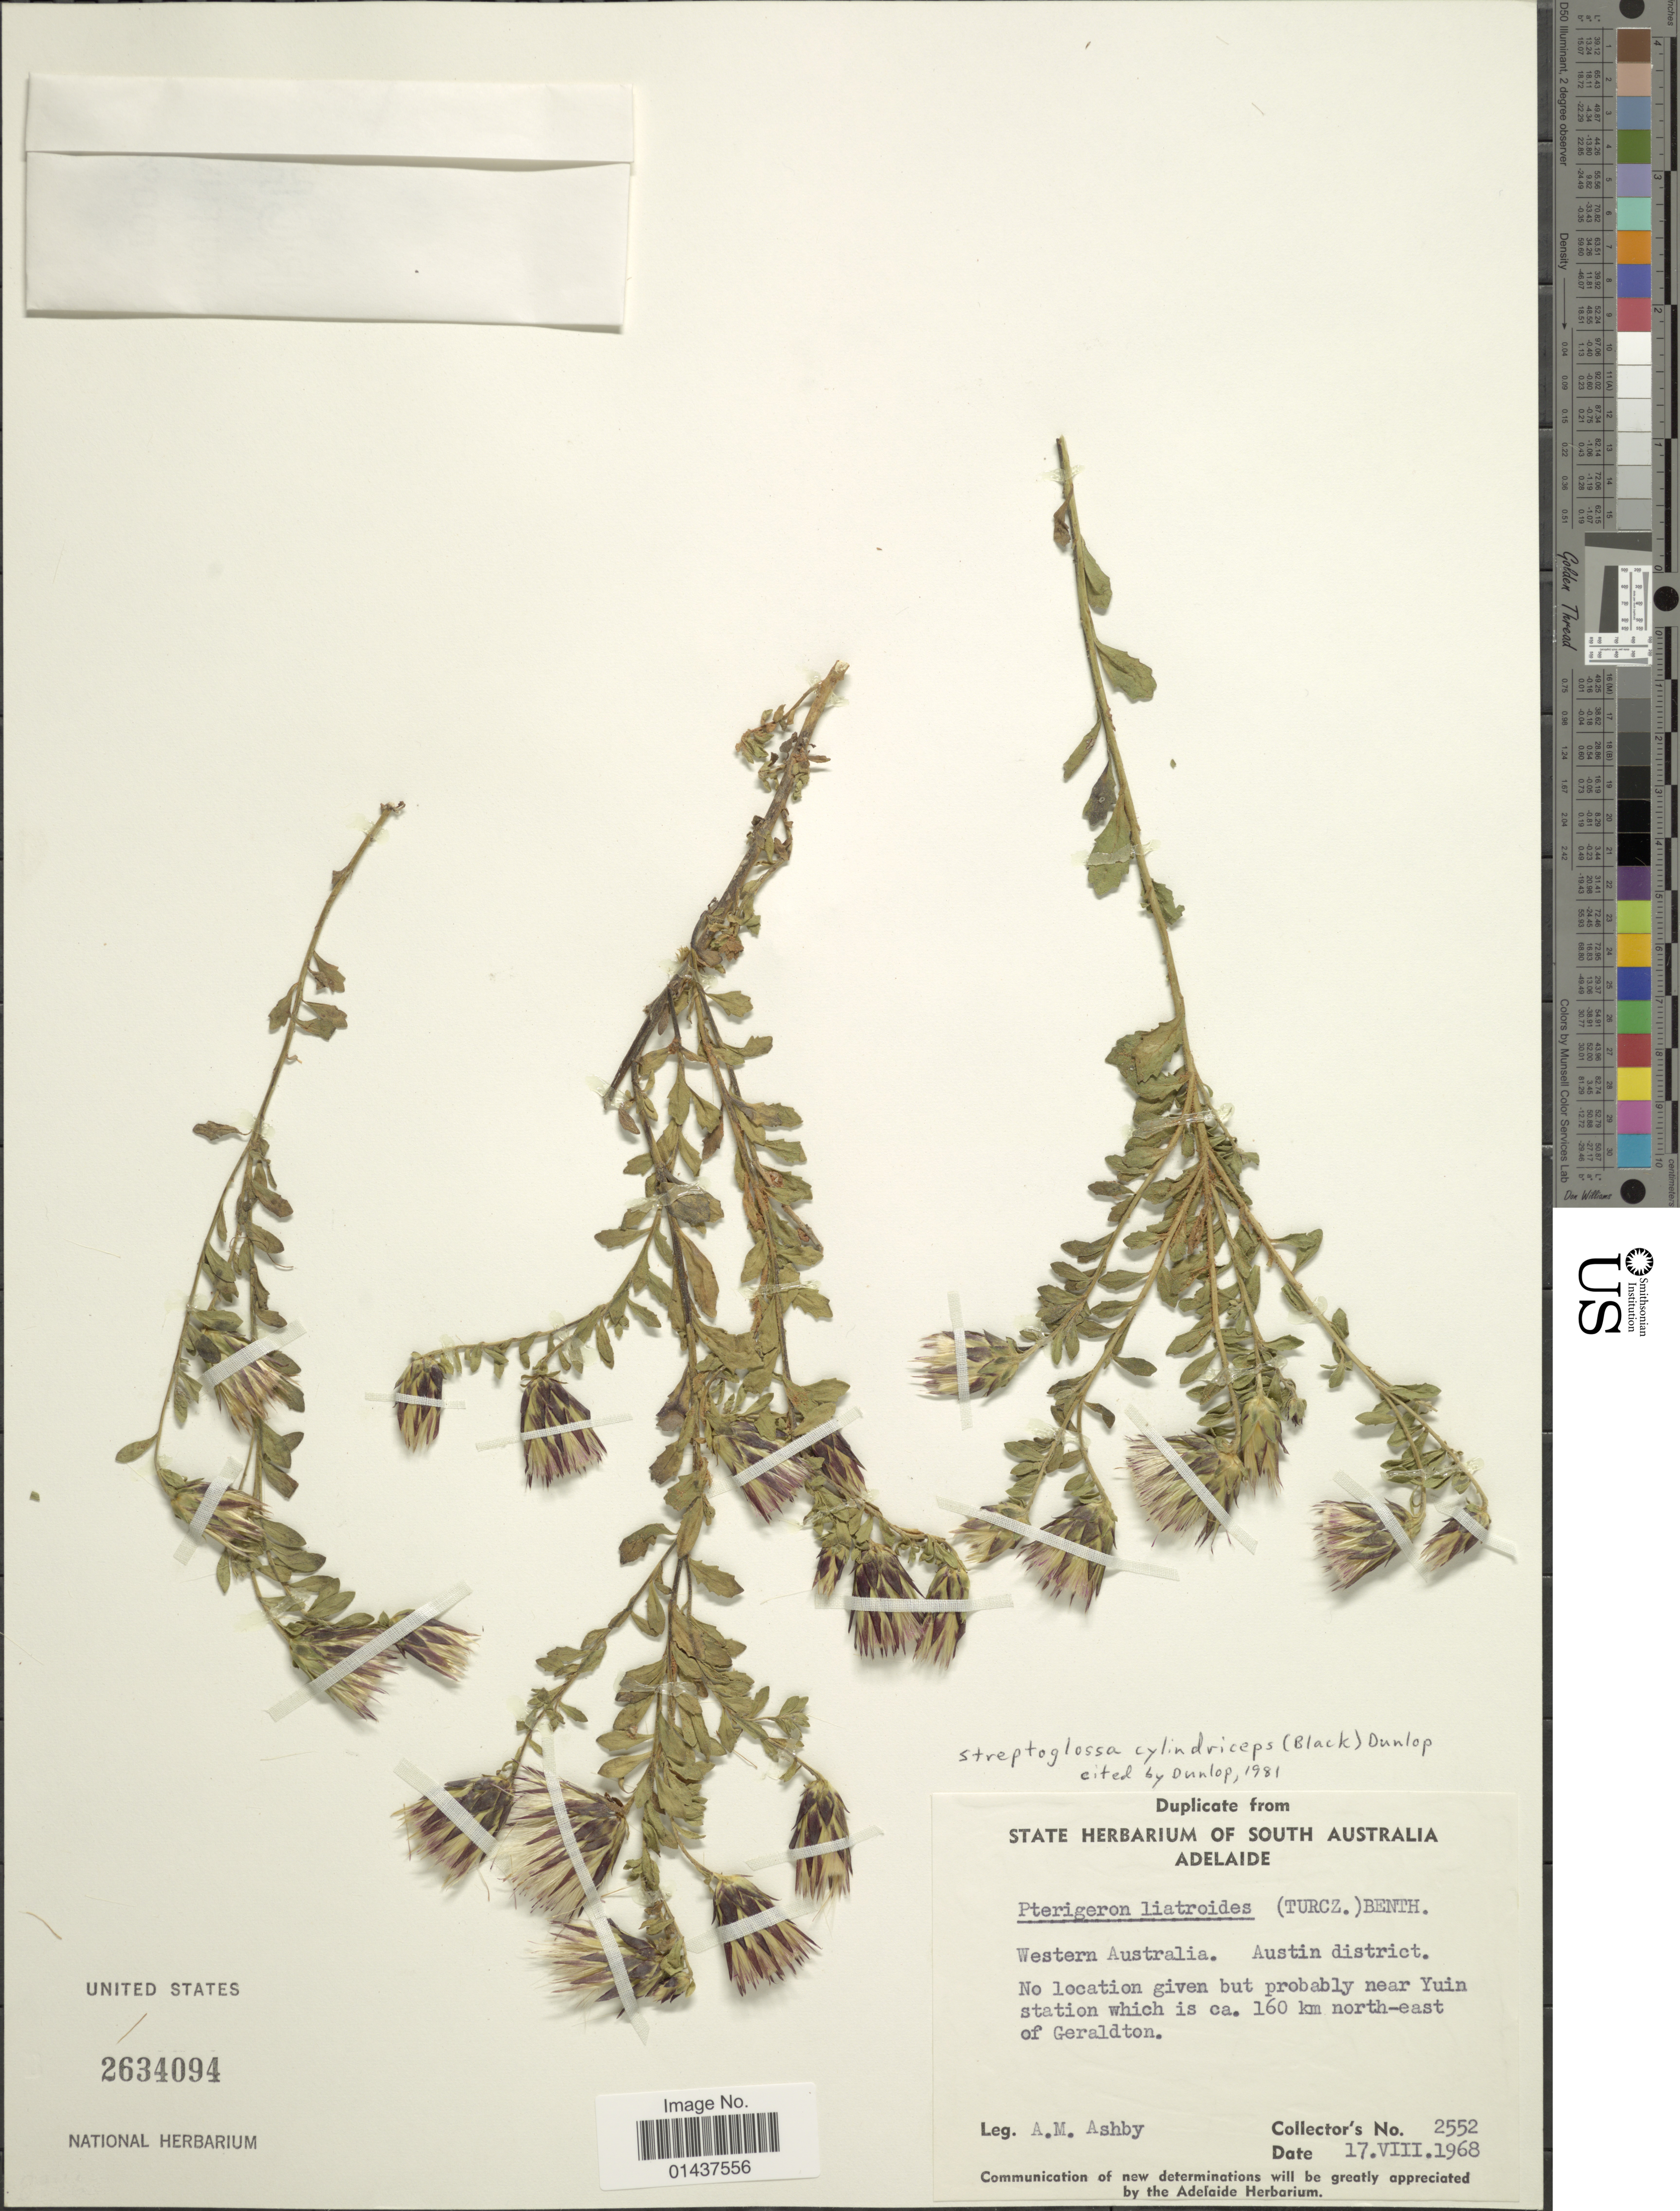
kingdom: Plantae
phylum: Tracheophyta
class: Magnoliopsida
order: Asterales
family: Asteraceae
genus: Streptoglossa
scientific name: Streptoglossa cylindriceps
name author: (J.M. Black) Dunlop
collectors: A. Ashby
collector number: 2552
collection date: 1968-08-17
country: Australia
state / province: Western Australia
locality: Austin district, No location given but probably near Yuin station which is ca. 160 km north-east of Geraldton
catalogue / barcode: US 2634094